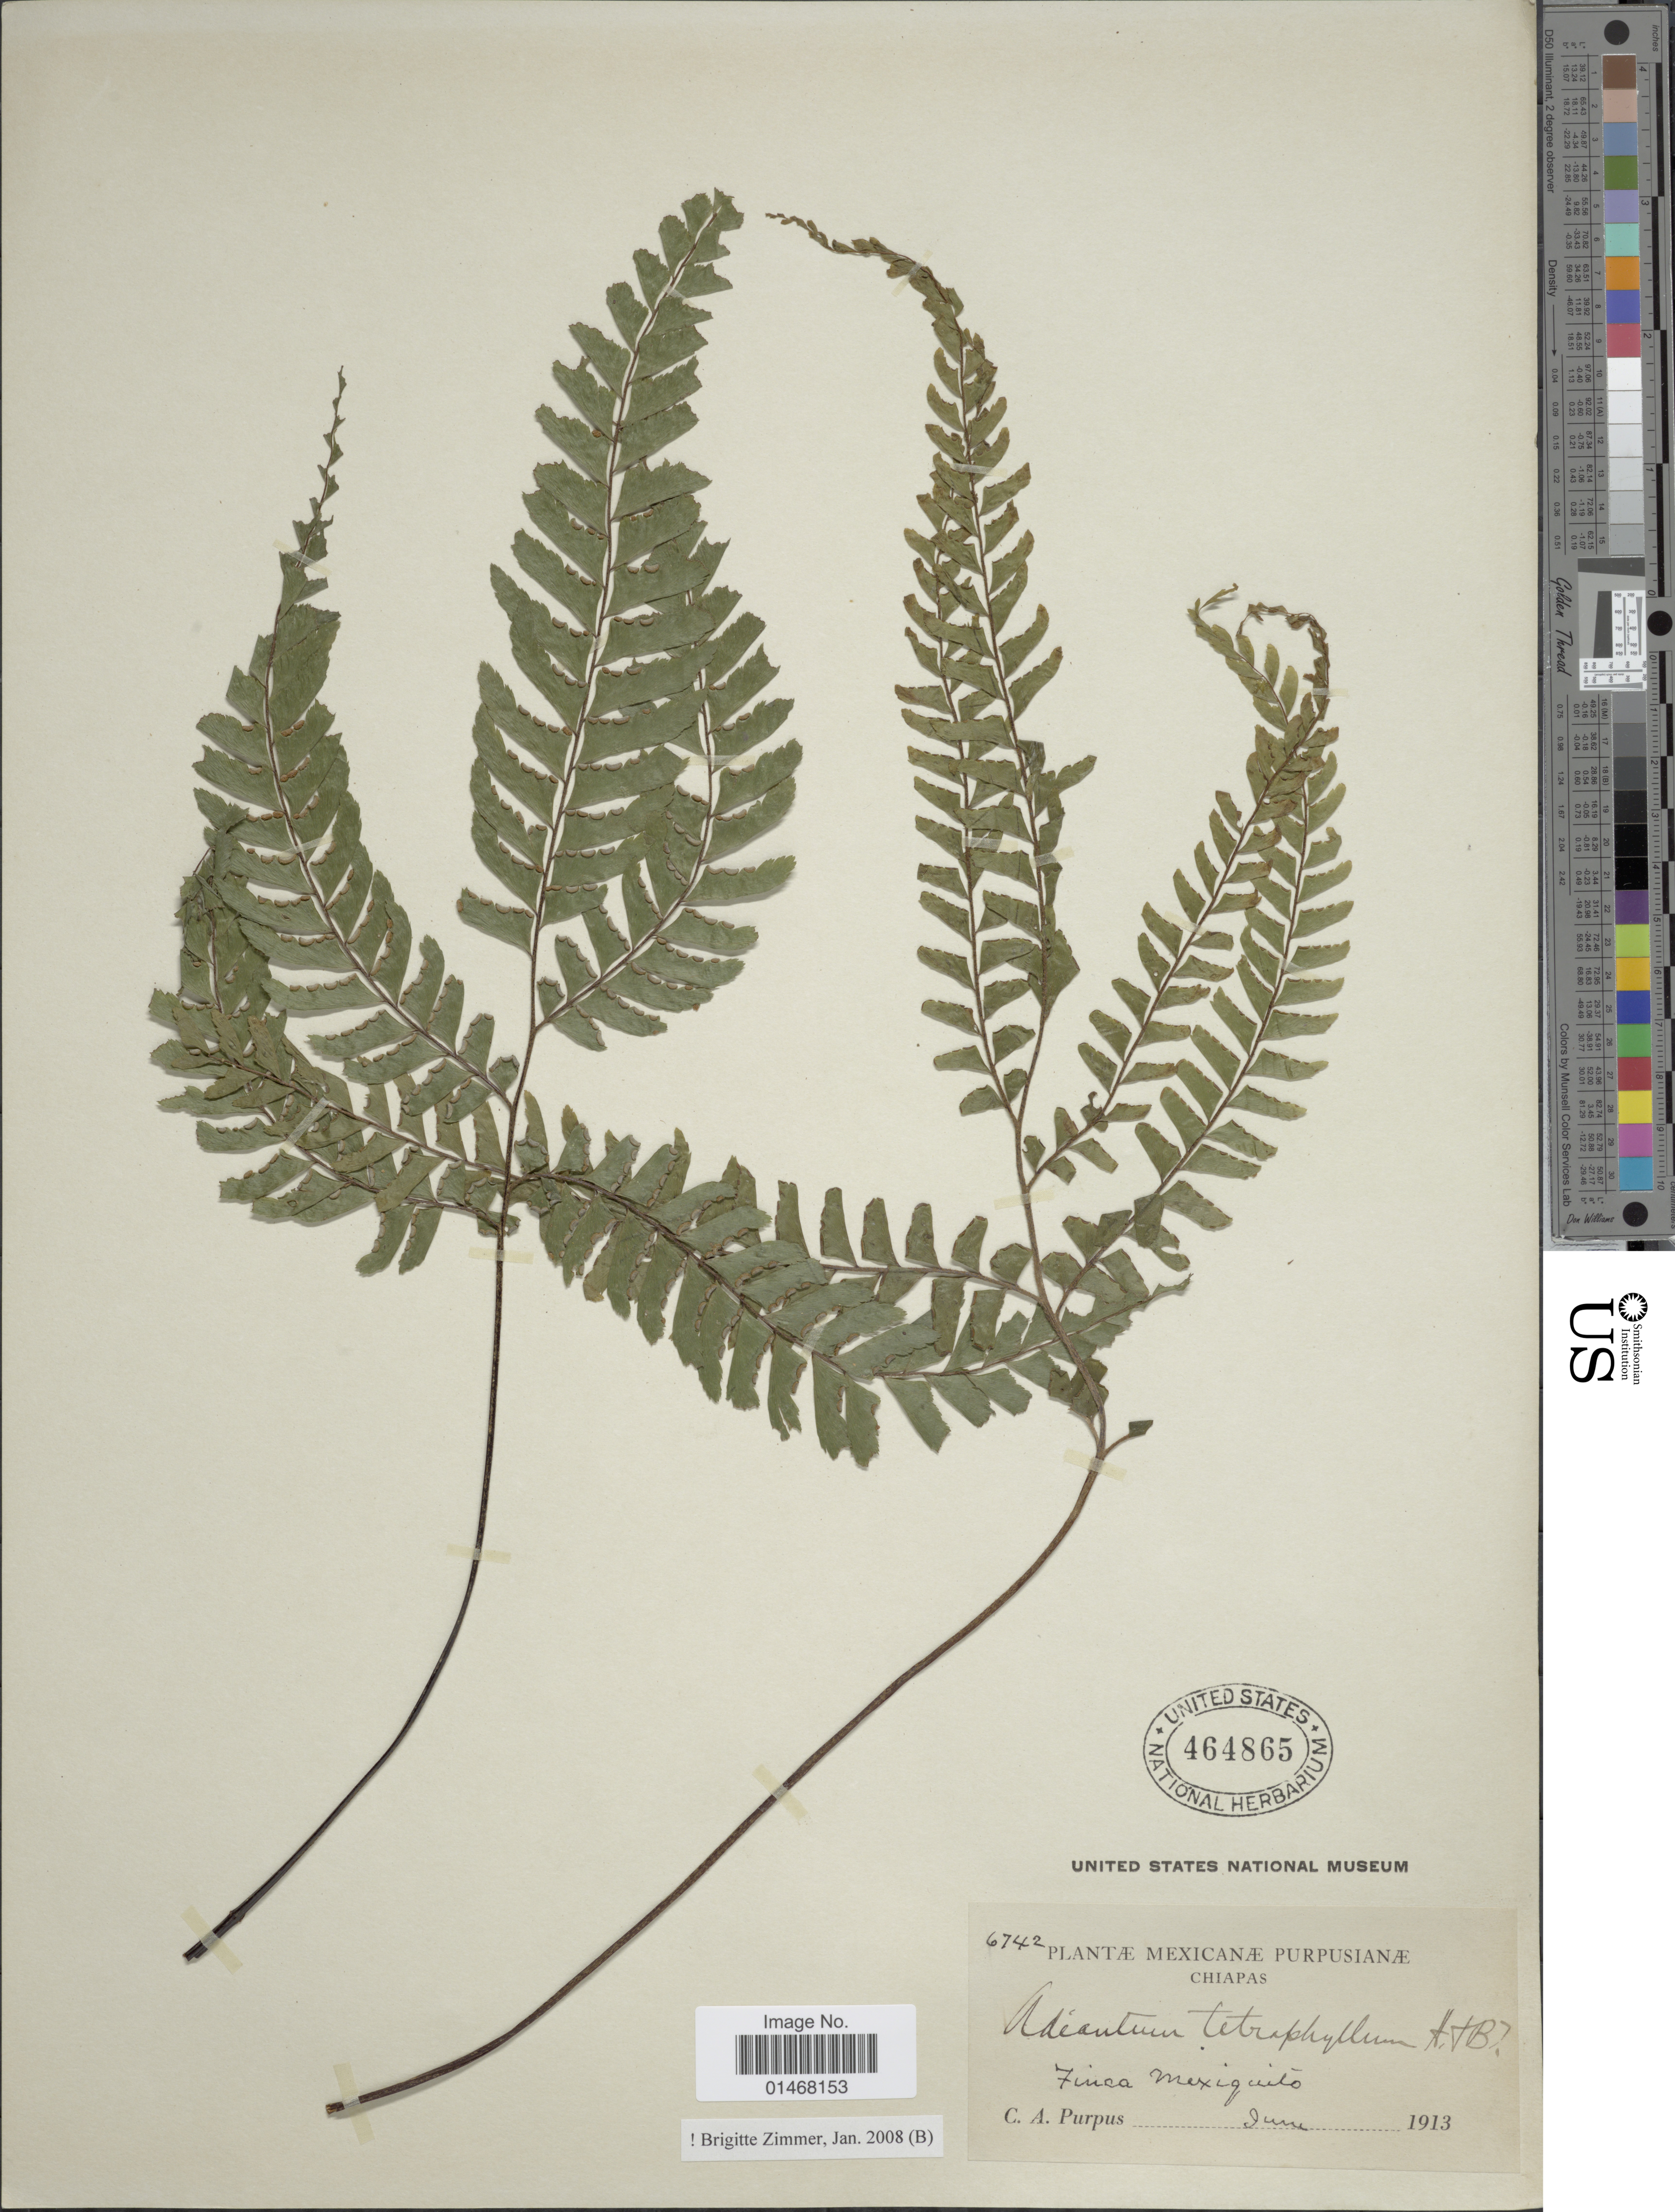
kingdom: Plantae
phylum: Tracheophyta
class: Polypodiopsida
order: Polypodiales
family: Pteridaceae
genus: Adiantum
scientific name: Adiantum tetraphyllum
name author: Humb. & Bonpl. ex Willd.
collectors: C. A. Purpus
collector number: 6742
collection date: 1913-06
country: Mexico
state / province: Chiapas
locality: Finca Mexiquito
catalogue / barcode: US 464865